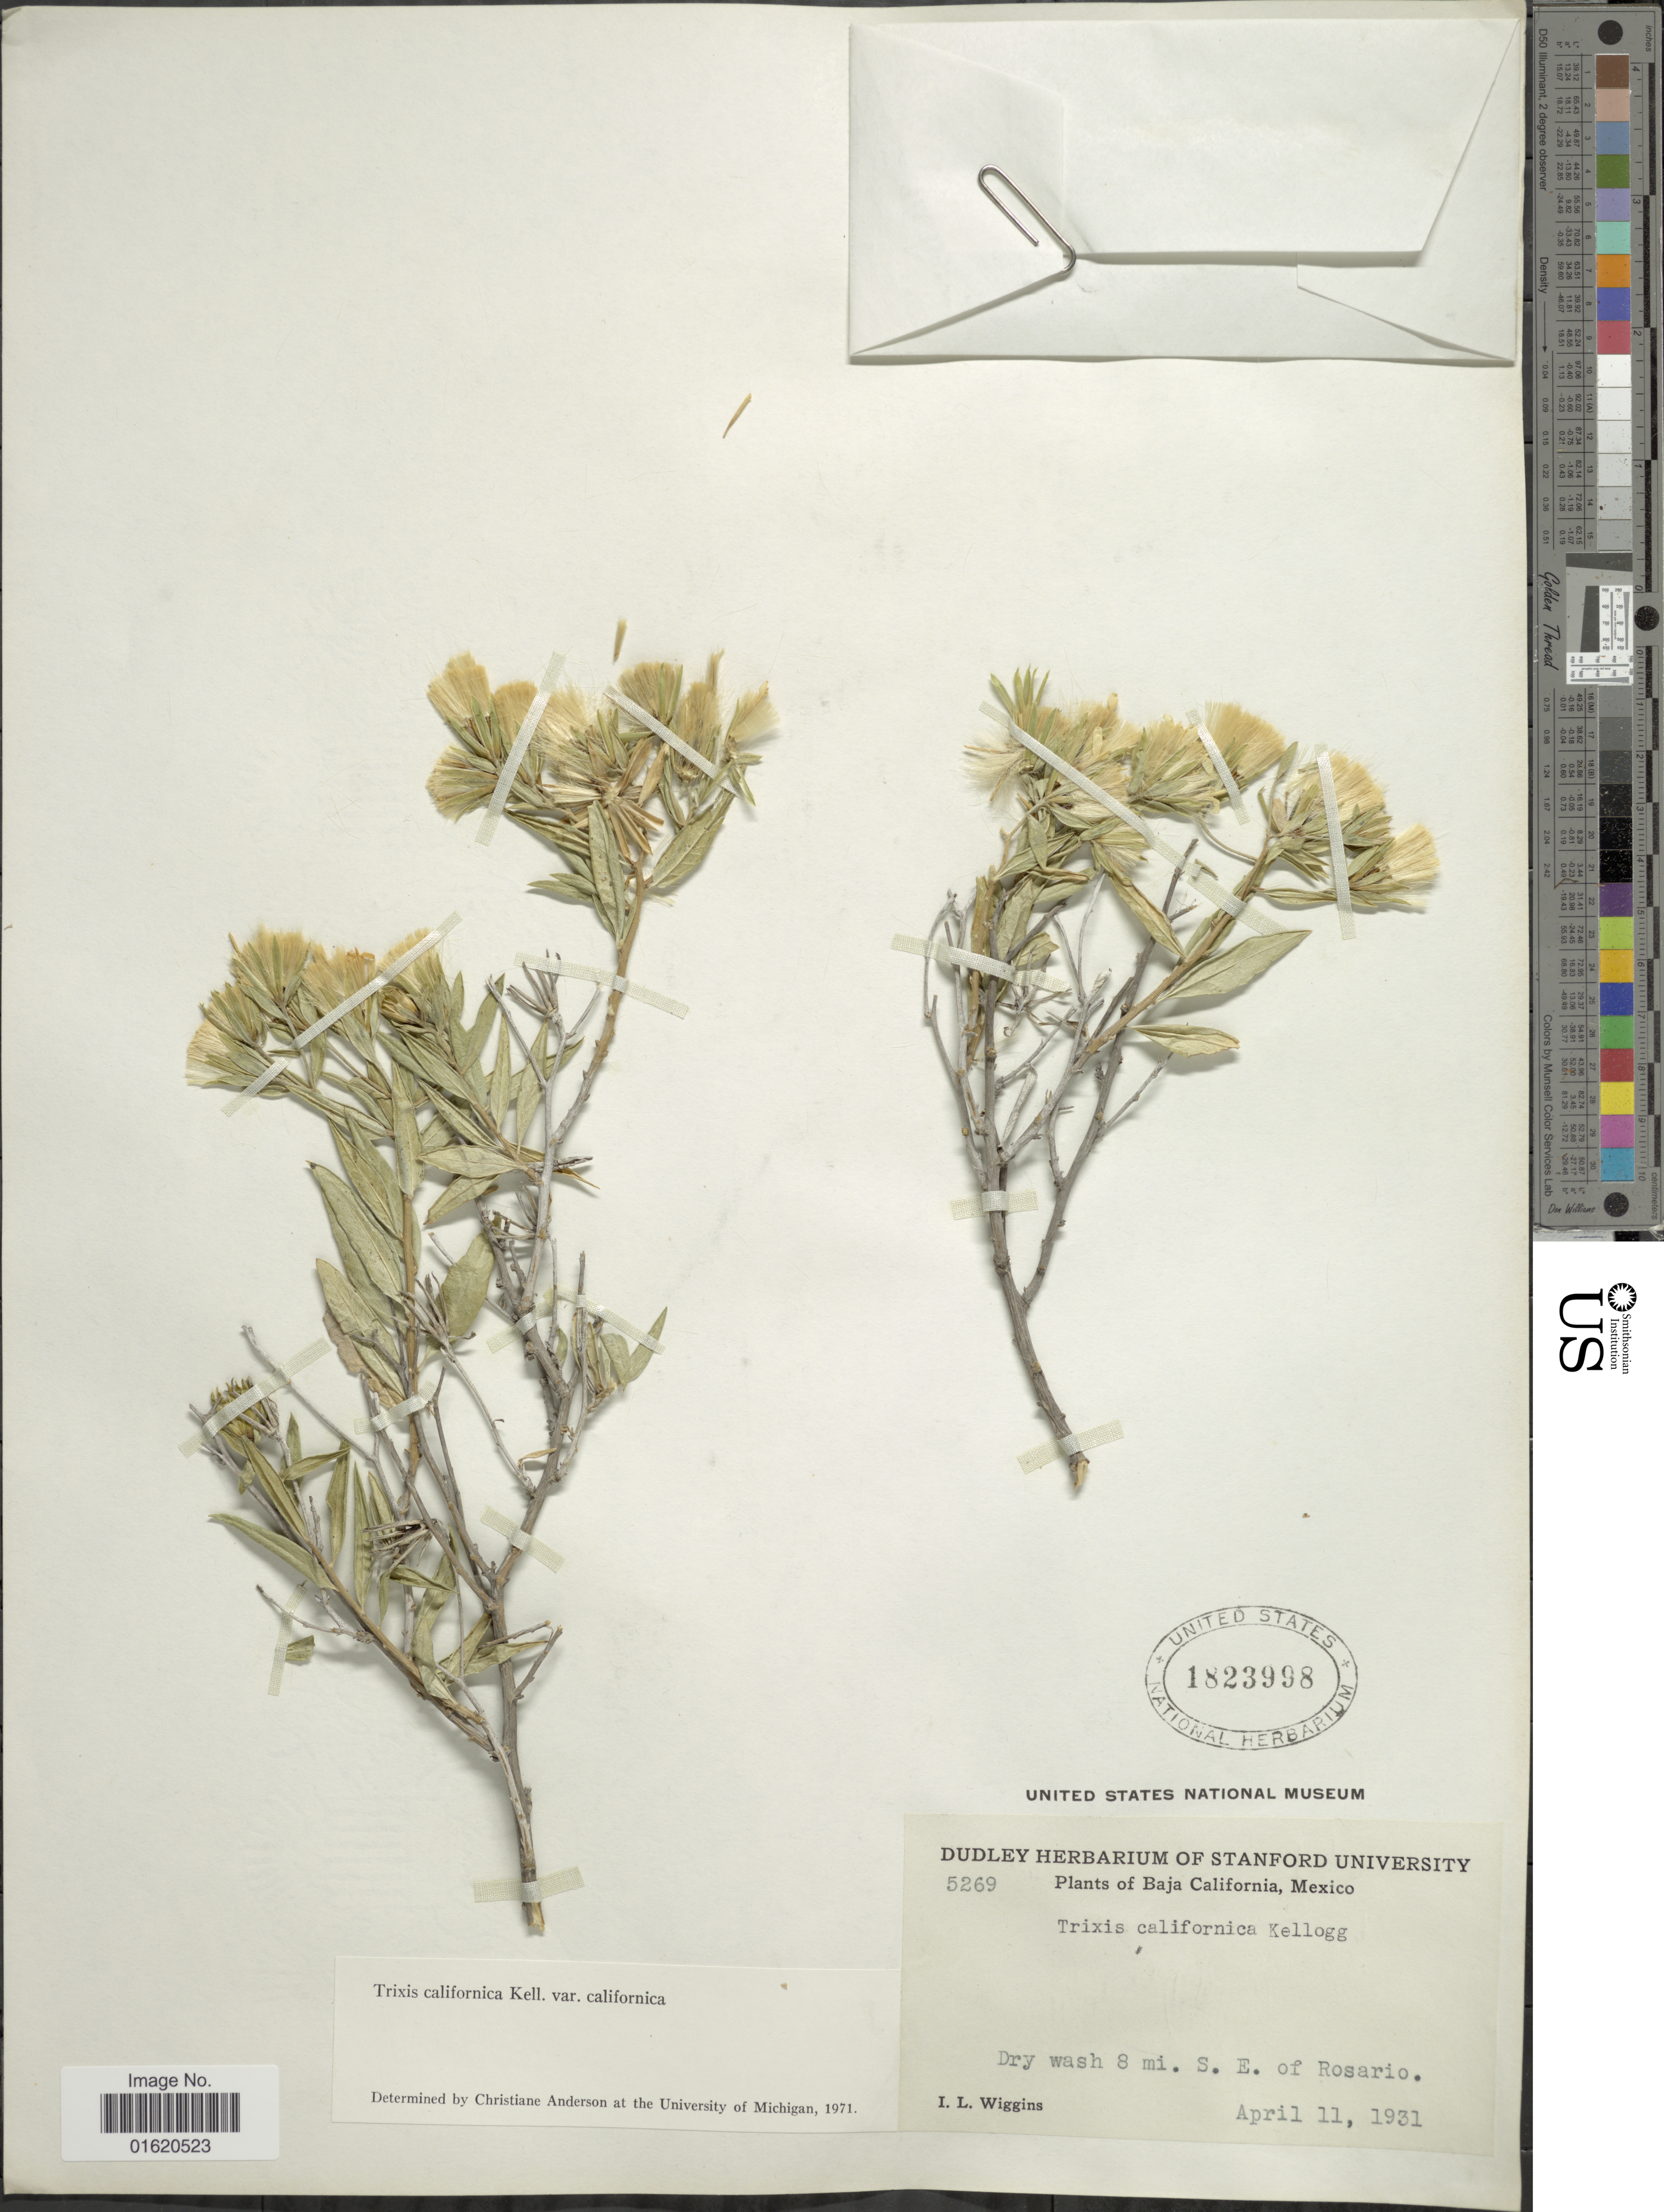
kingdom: Plantae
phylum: Tracheophyta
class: Magnoliopsida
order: Asterales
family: Asteraceae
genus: Trixis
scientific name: Trixis californica var. californica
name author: Kellogg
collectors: I. L. Wiggins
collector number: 5269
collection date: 1931-04-11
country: Mexico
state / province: Baja California Norte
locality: Dry wash 8 mi. S. E. of Rosario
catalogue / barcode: US 1823998